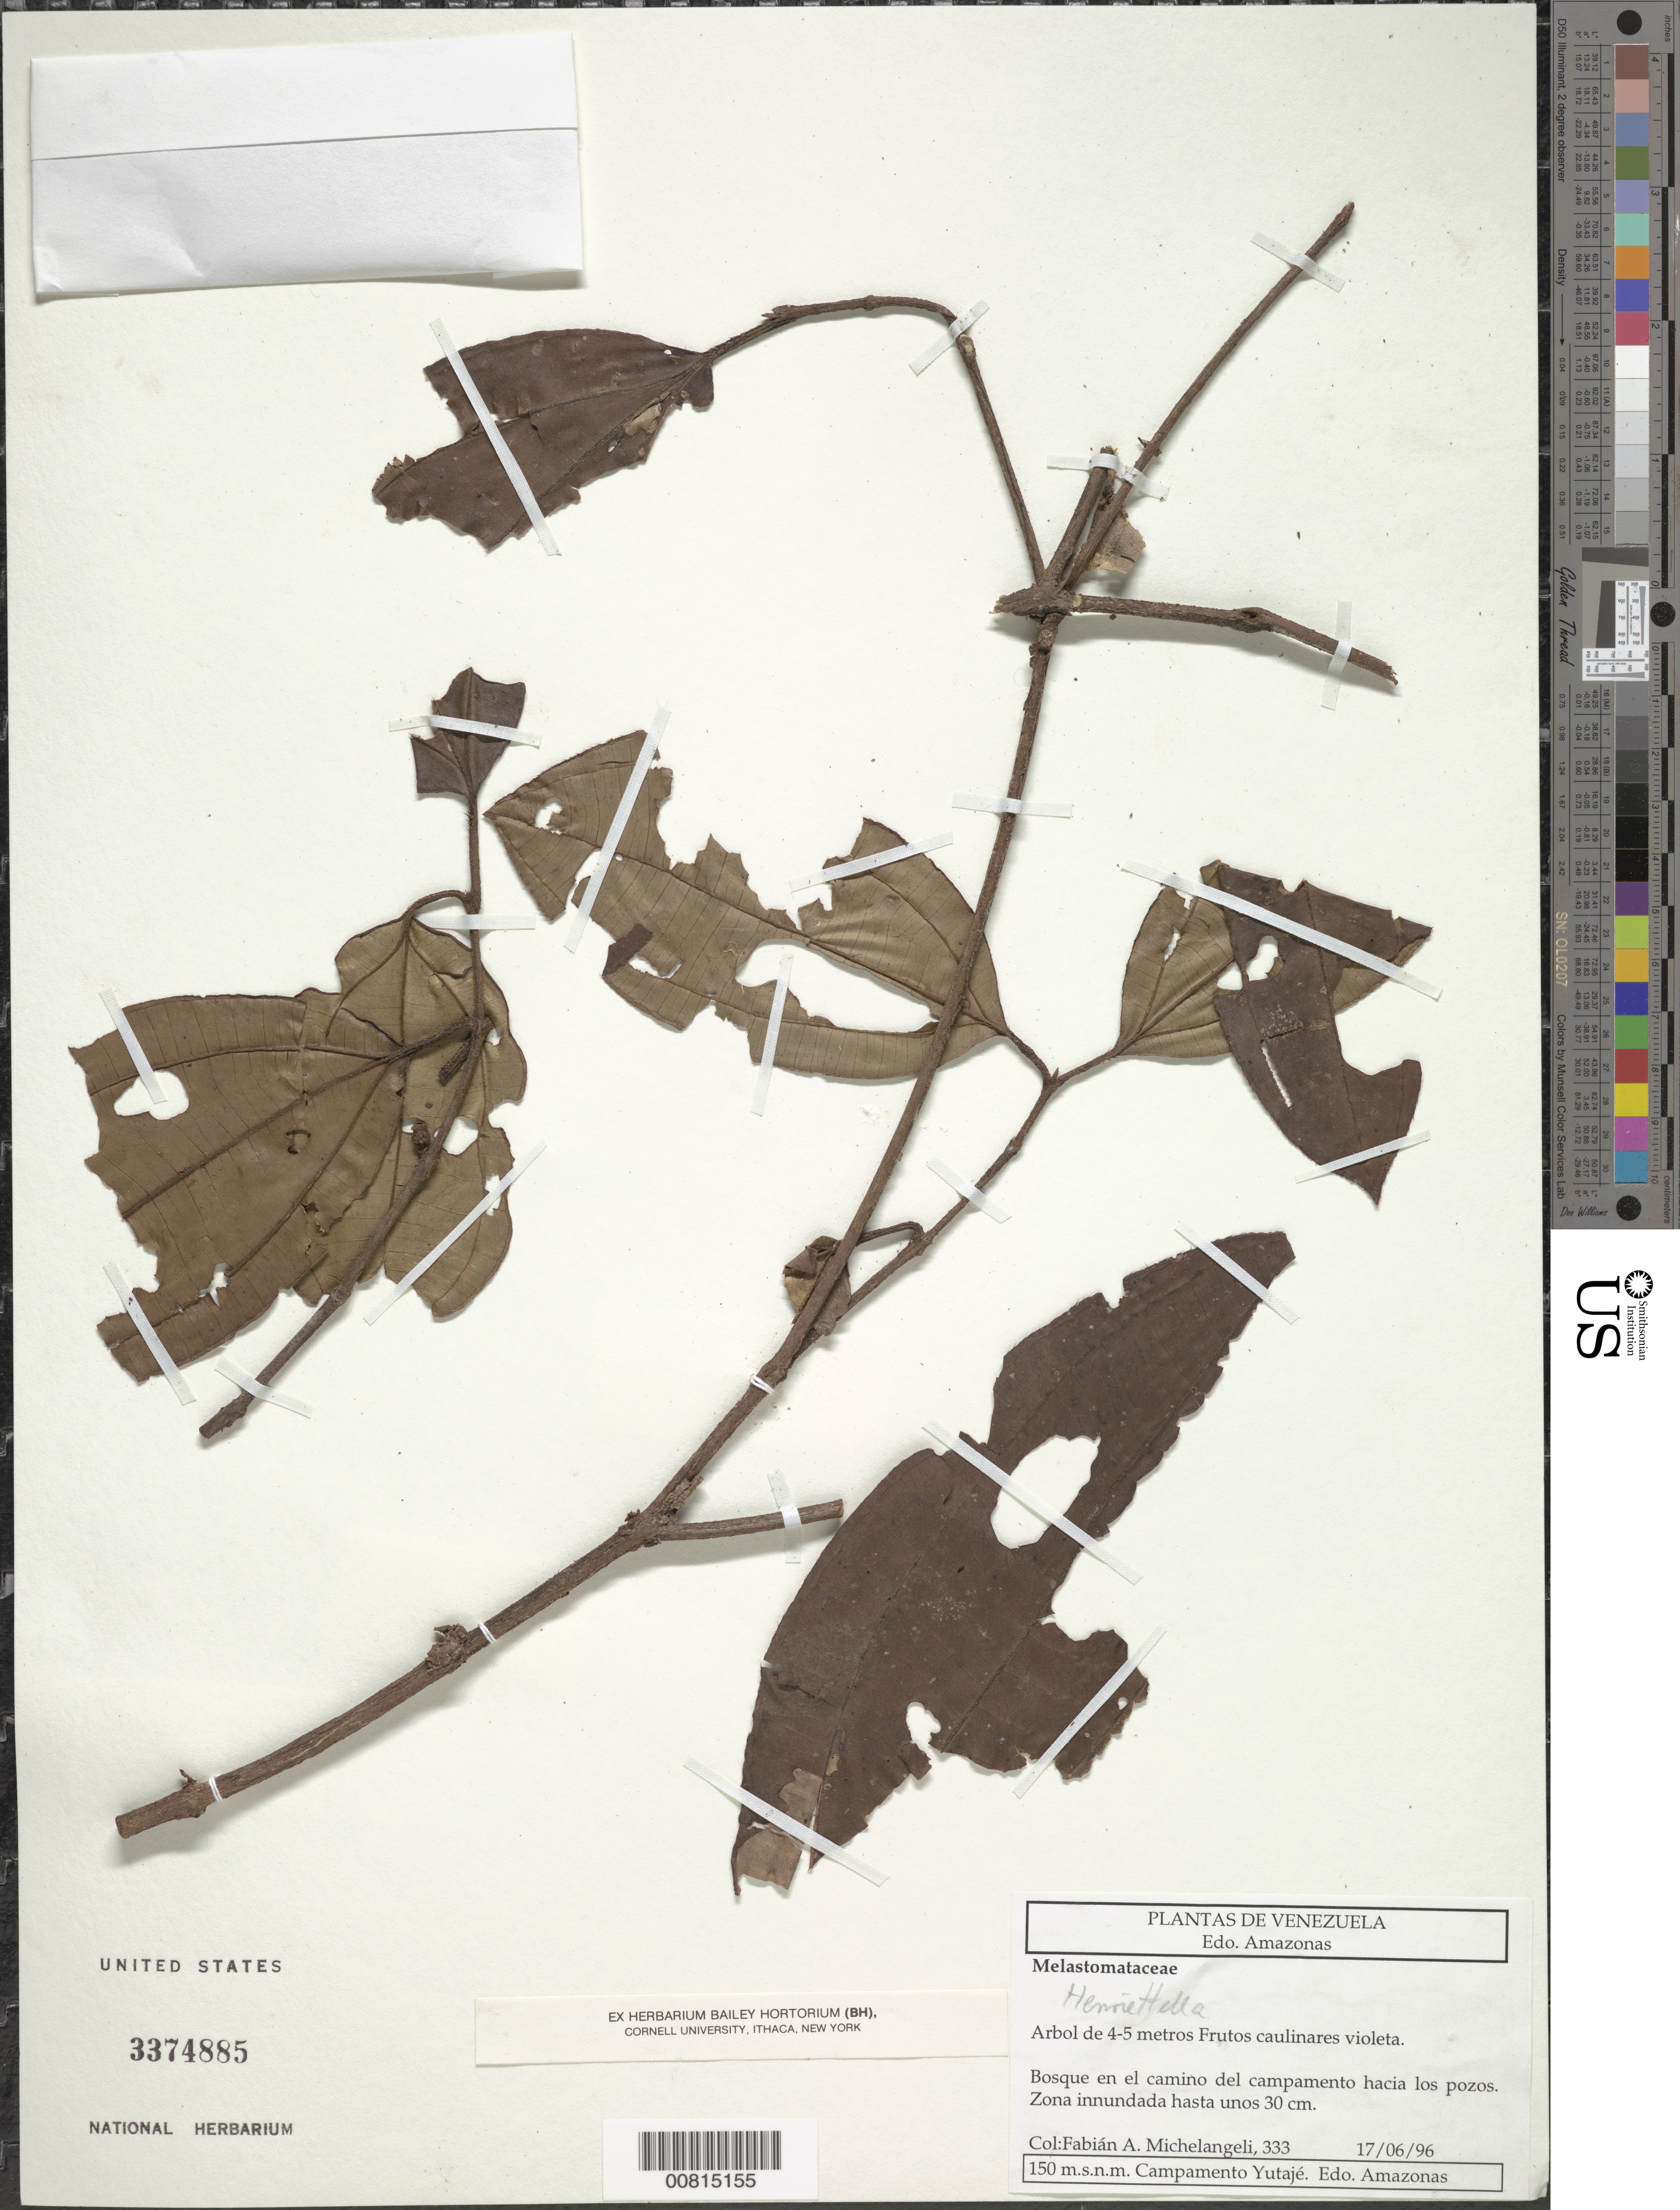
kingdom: Plantae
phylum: Tracheophyta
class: Magnoliopsida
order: Myrtales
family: Melastomataceae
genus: Henriettea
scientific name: Henriettea sp.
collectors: F. A. Michelangeli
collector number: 333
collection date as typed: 17-Jun-96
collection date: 1996-06-17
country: Venezuela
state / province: Amazonas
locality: Campamento Yutajé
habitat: Bosque en el camino del campamento hacia los pozos; zona innundada hasta unos 30 cm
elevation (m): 150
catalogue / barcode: US 3374885